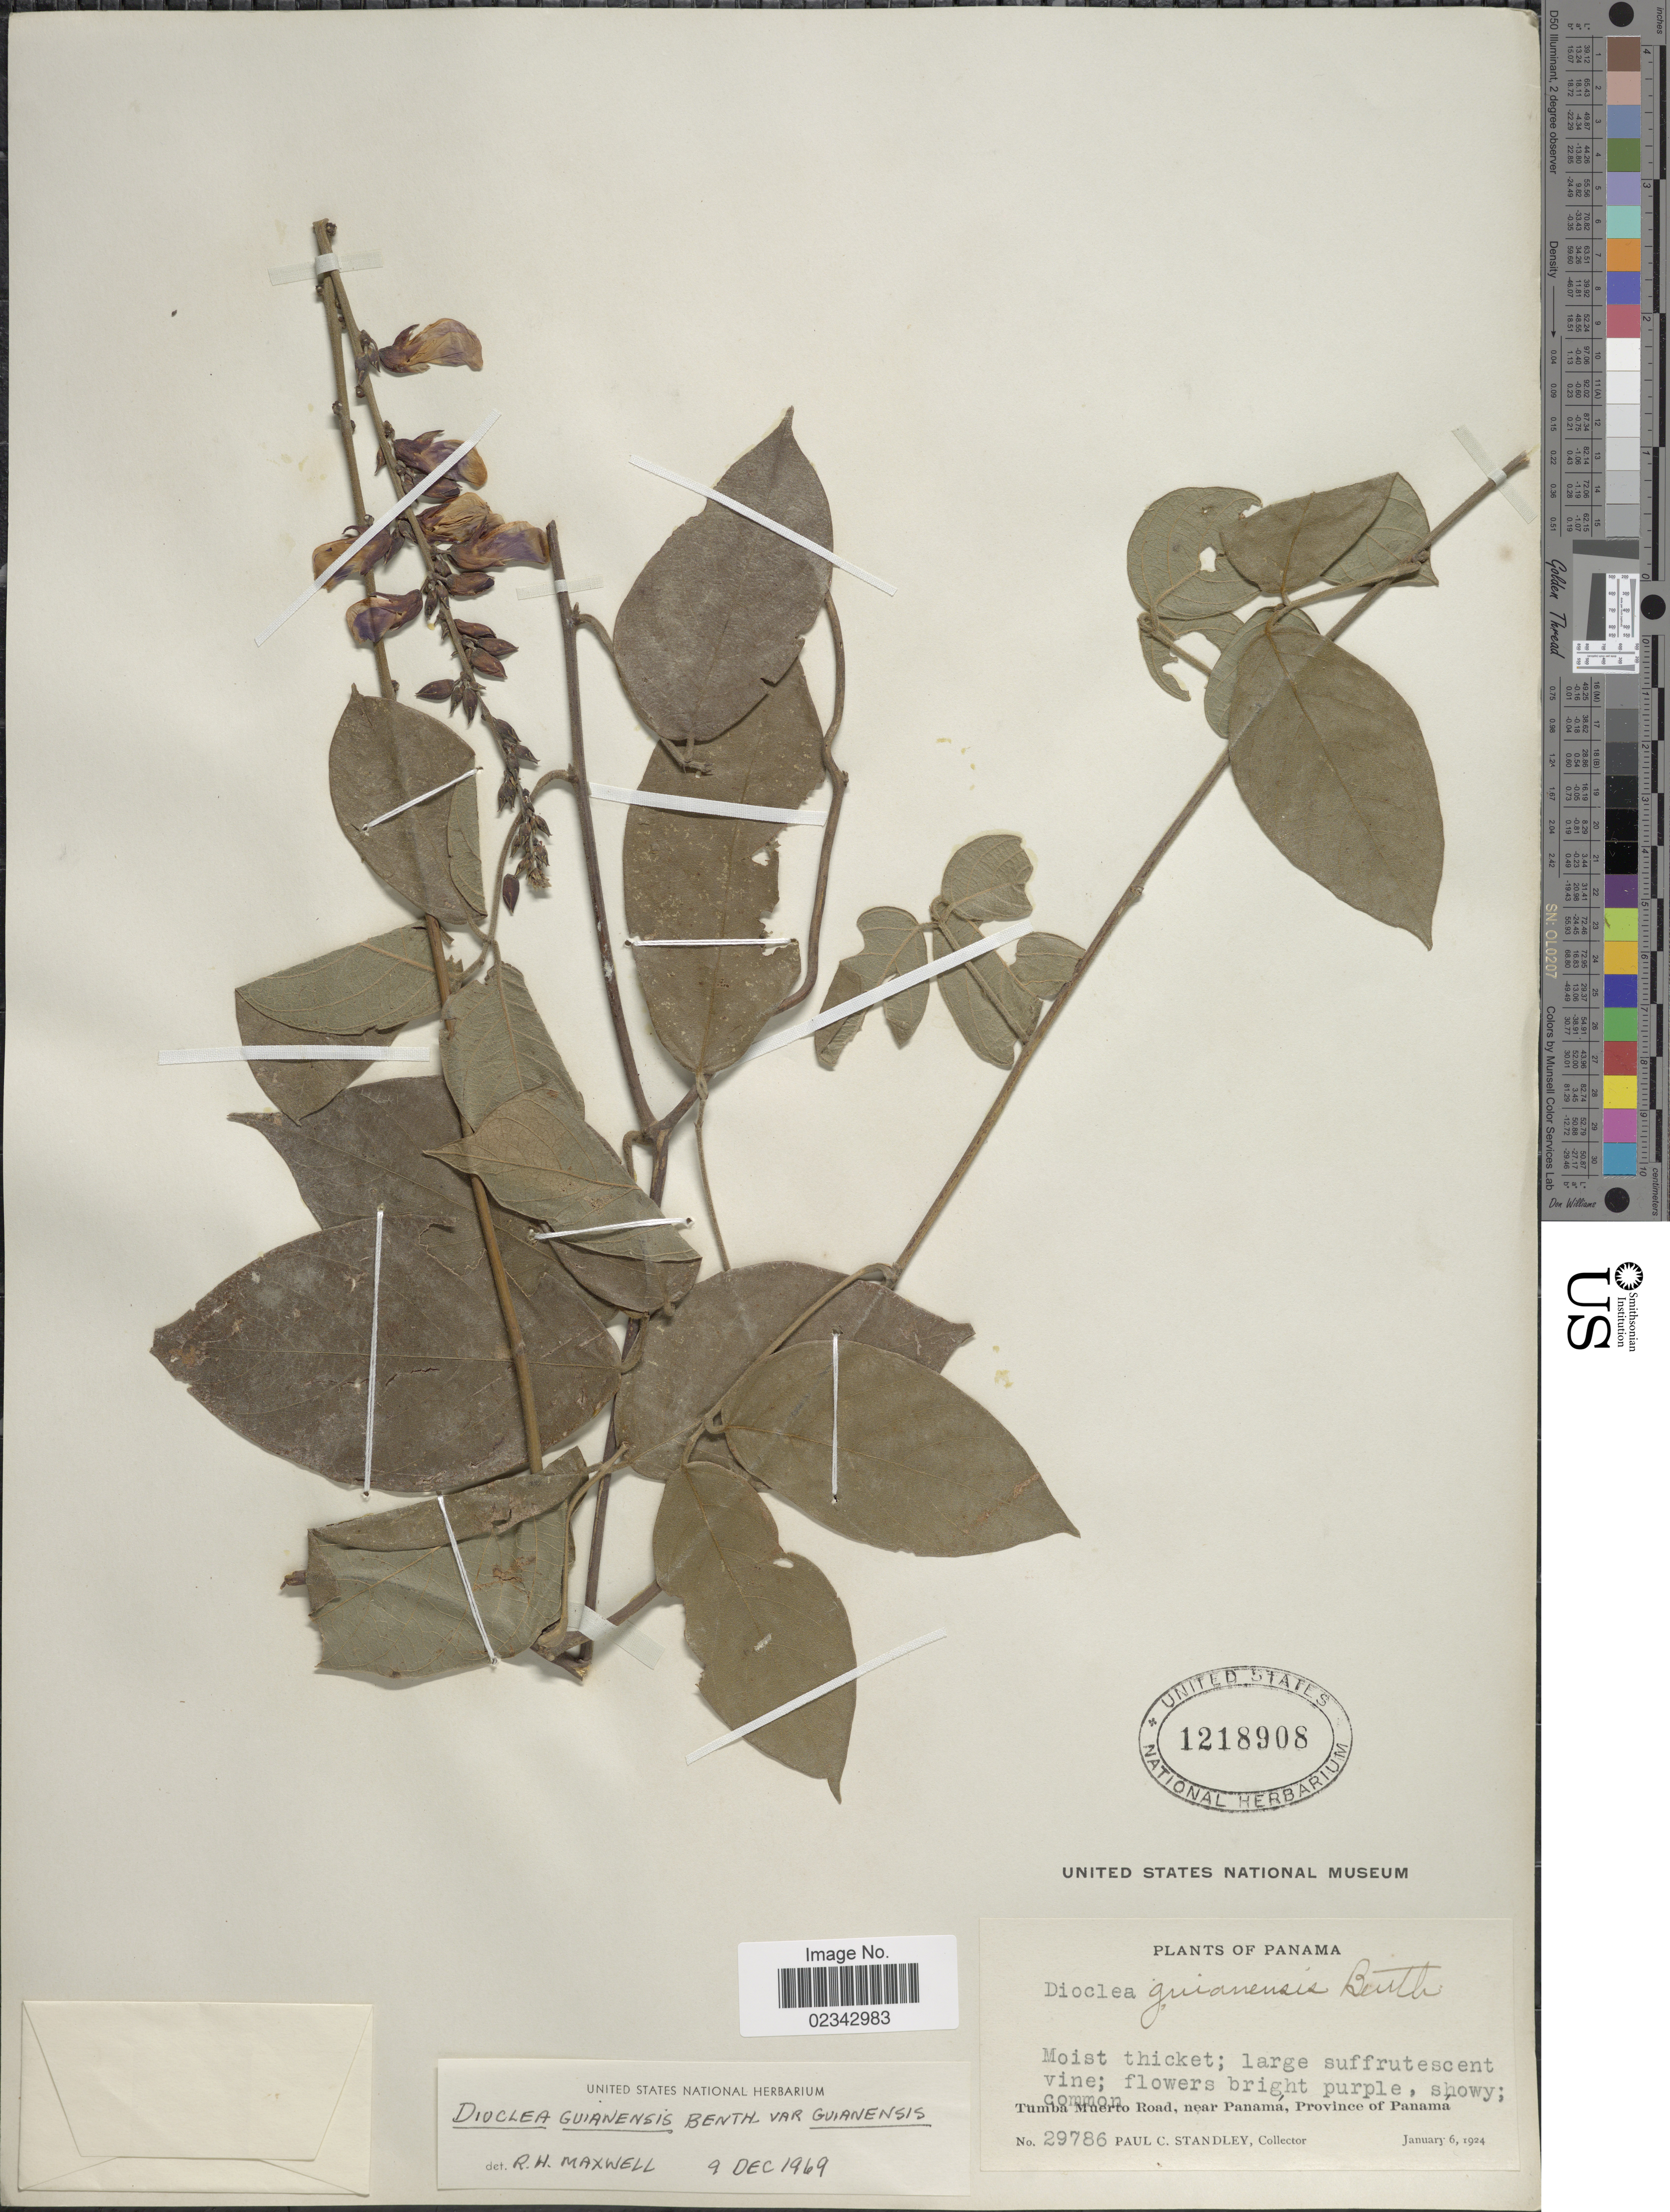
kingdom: Plantae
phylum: Tracheophyta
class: Magnoliopsida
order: Fabales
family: Fabaceae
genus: Dioclea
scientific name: Dioclea guianensis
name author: Benth.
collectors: P. C. Standley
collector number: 29786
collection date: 1924-01-06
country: Panama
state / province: Panamá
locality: Moist thicket; common Tumba Muerto Road, near Panamá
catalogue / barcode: US 1218908